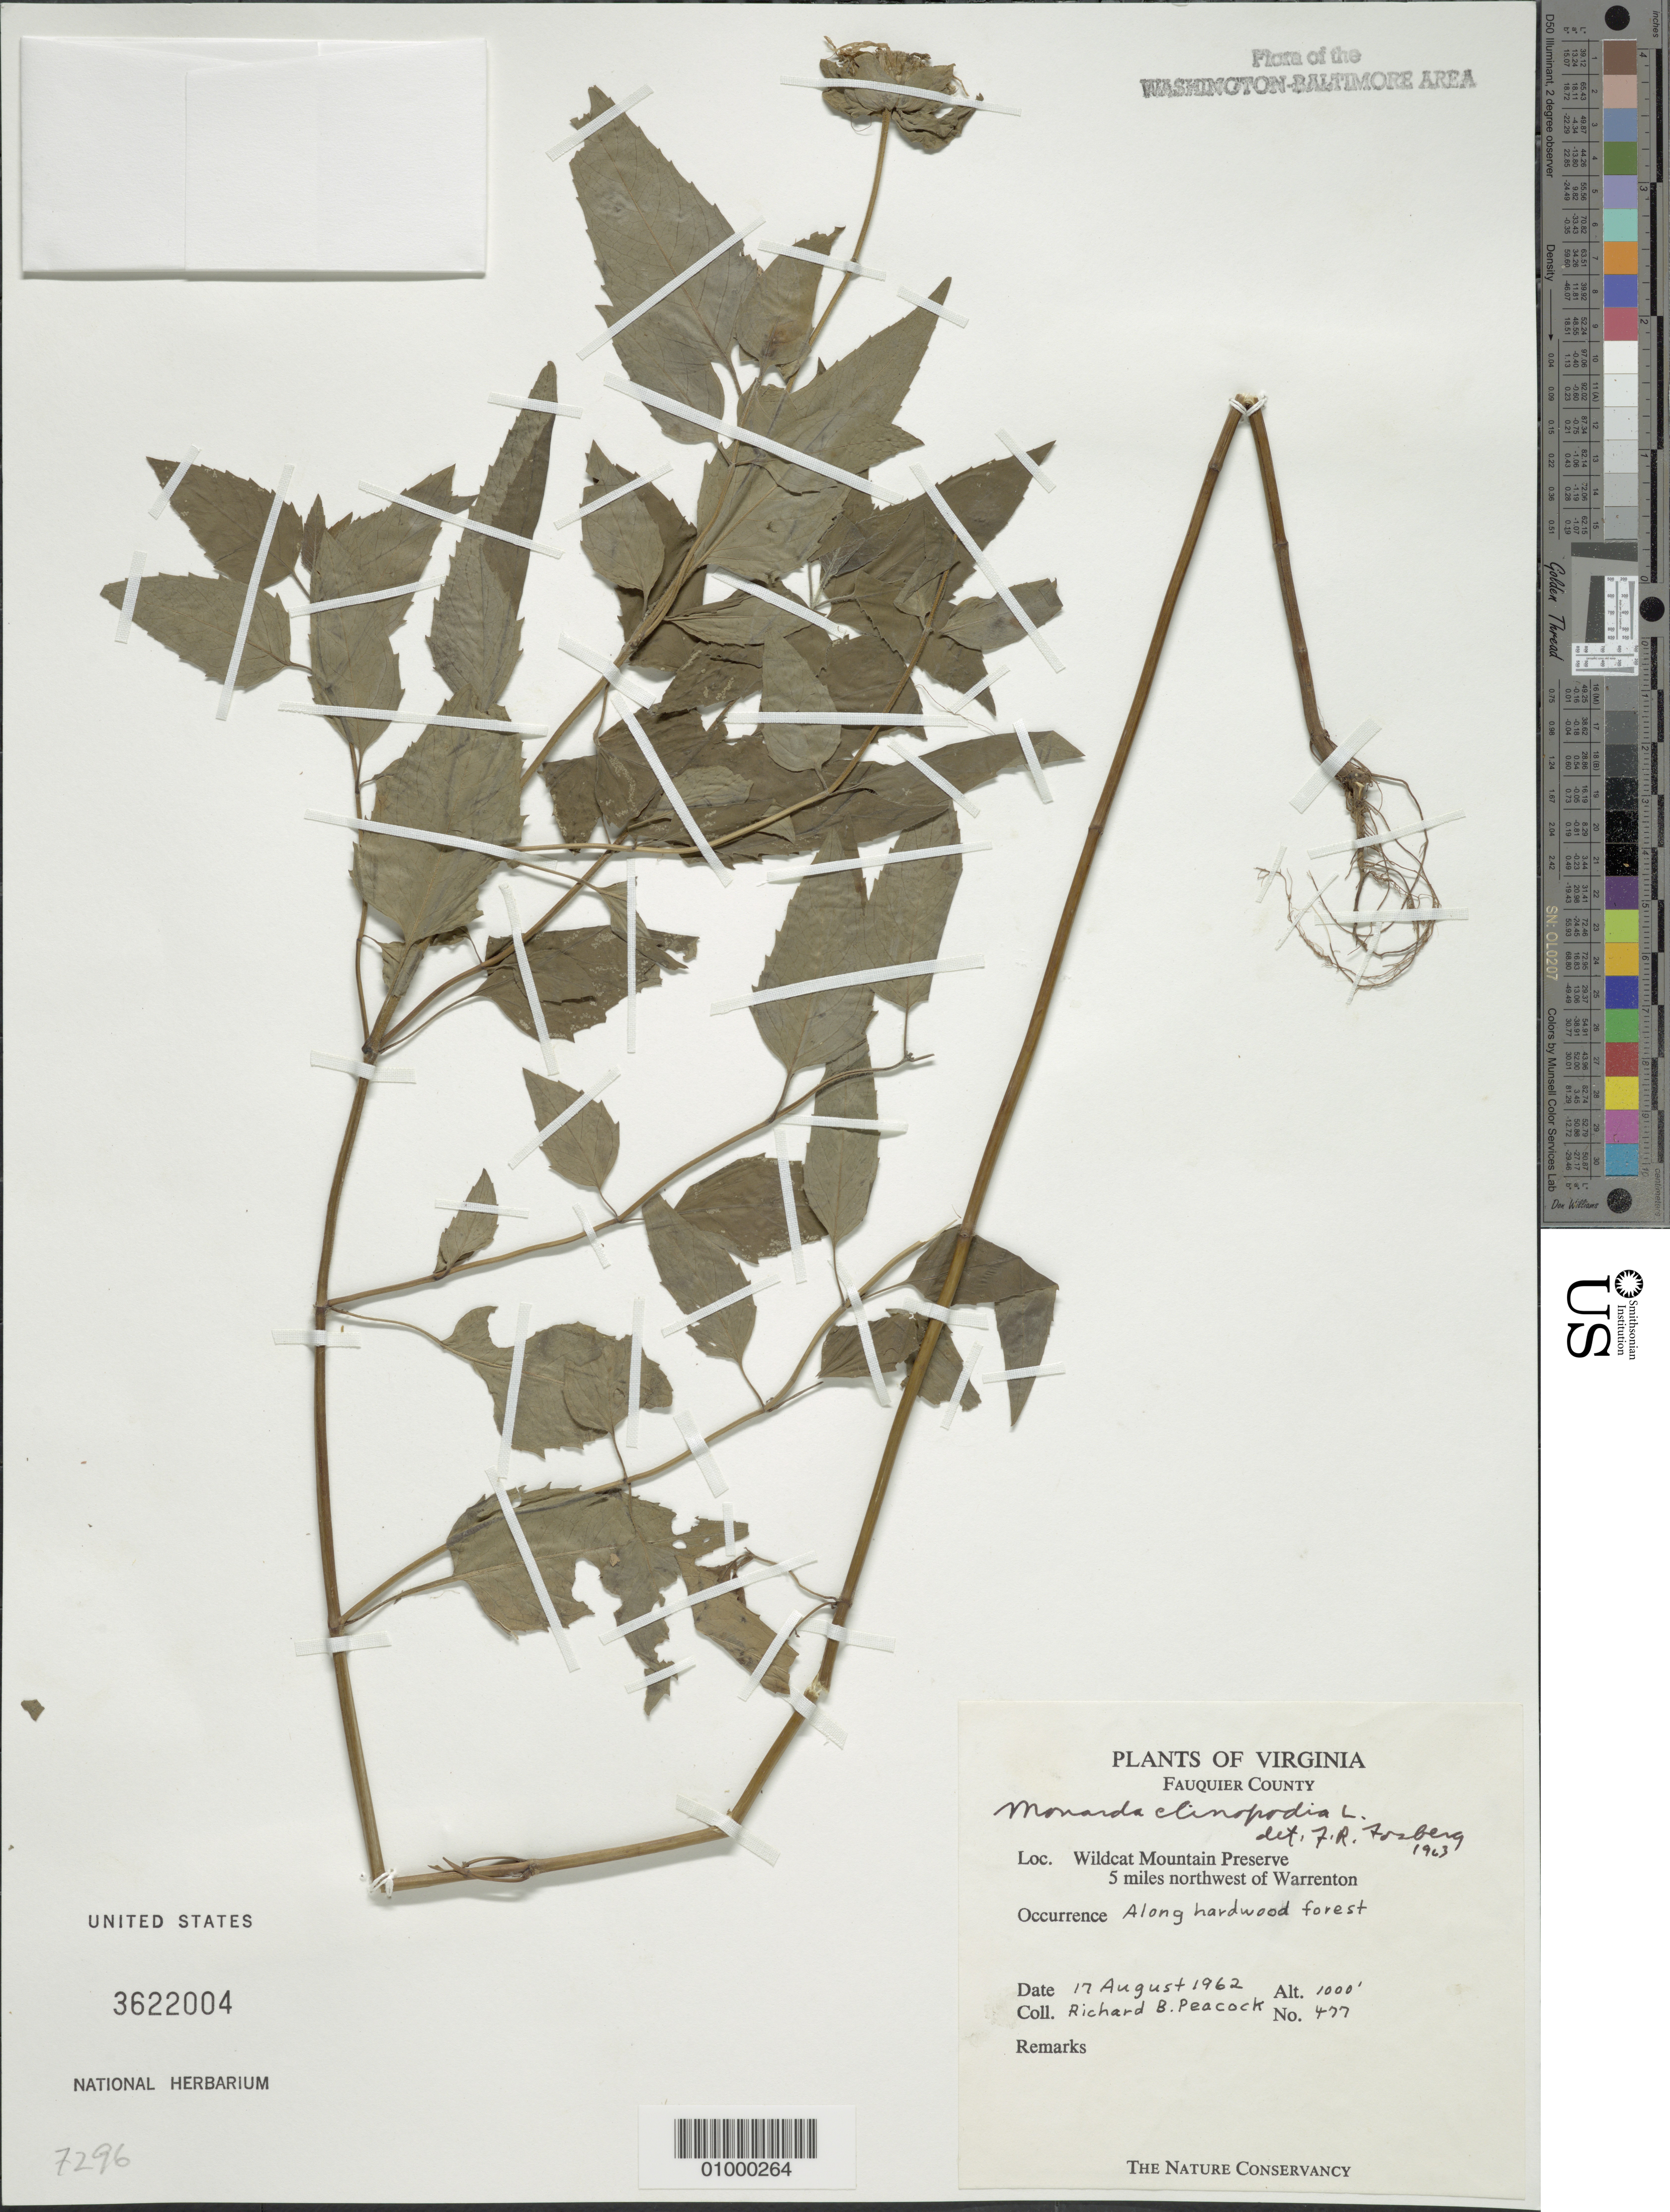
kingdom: Plantae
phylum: Tracheophyta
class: Magnoliopsida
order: Lamiales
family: Lamiaceae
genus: Monarda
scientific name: Monarda clinopodia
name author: L.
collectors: R. Peacock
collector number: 477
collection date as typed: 17 Aug 1962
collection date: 1962-08-17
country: United States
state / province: Virginia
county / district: Fauquier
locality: Wildcat Mountain Preserve, 5 miles northwest of Warrenton, Smith Lake Shore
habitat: along hardwood forest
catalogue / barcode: US 3622004